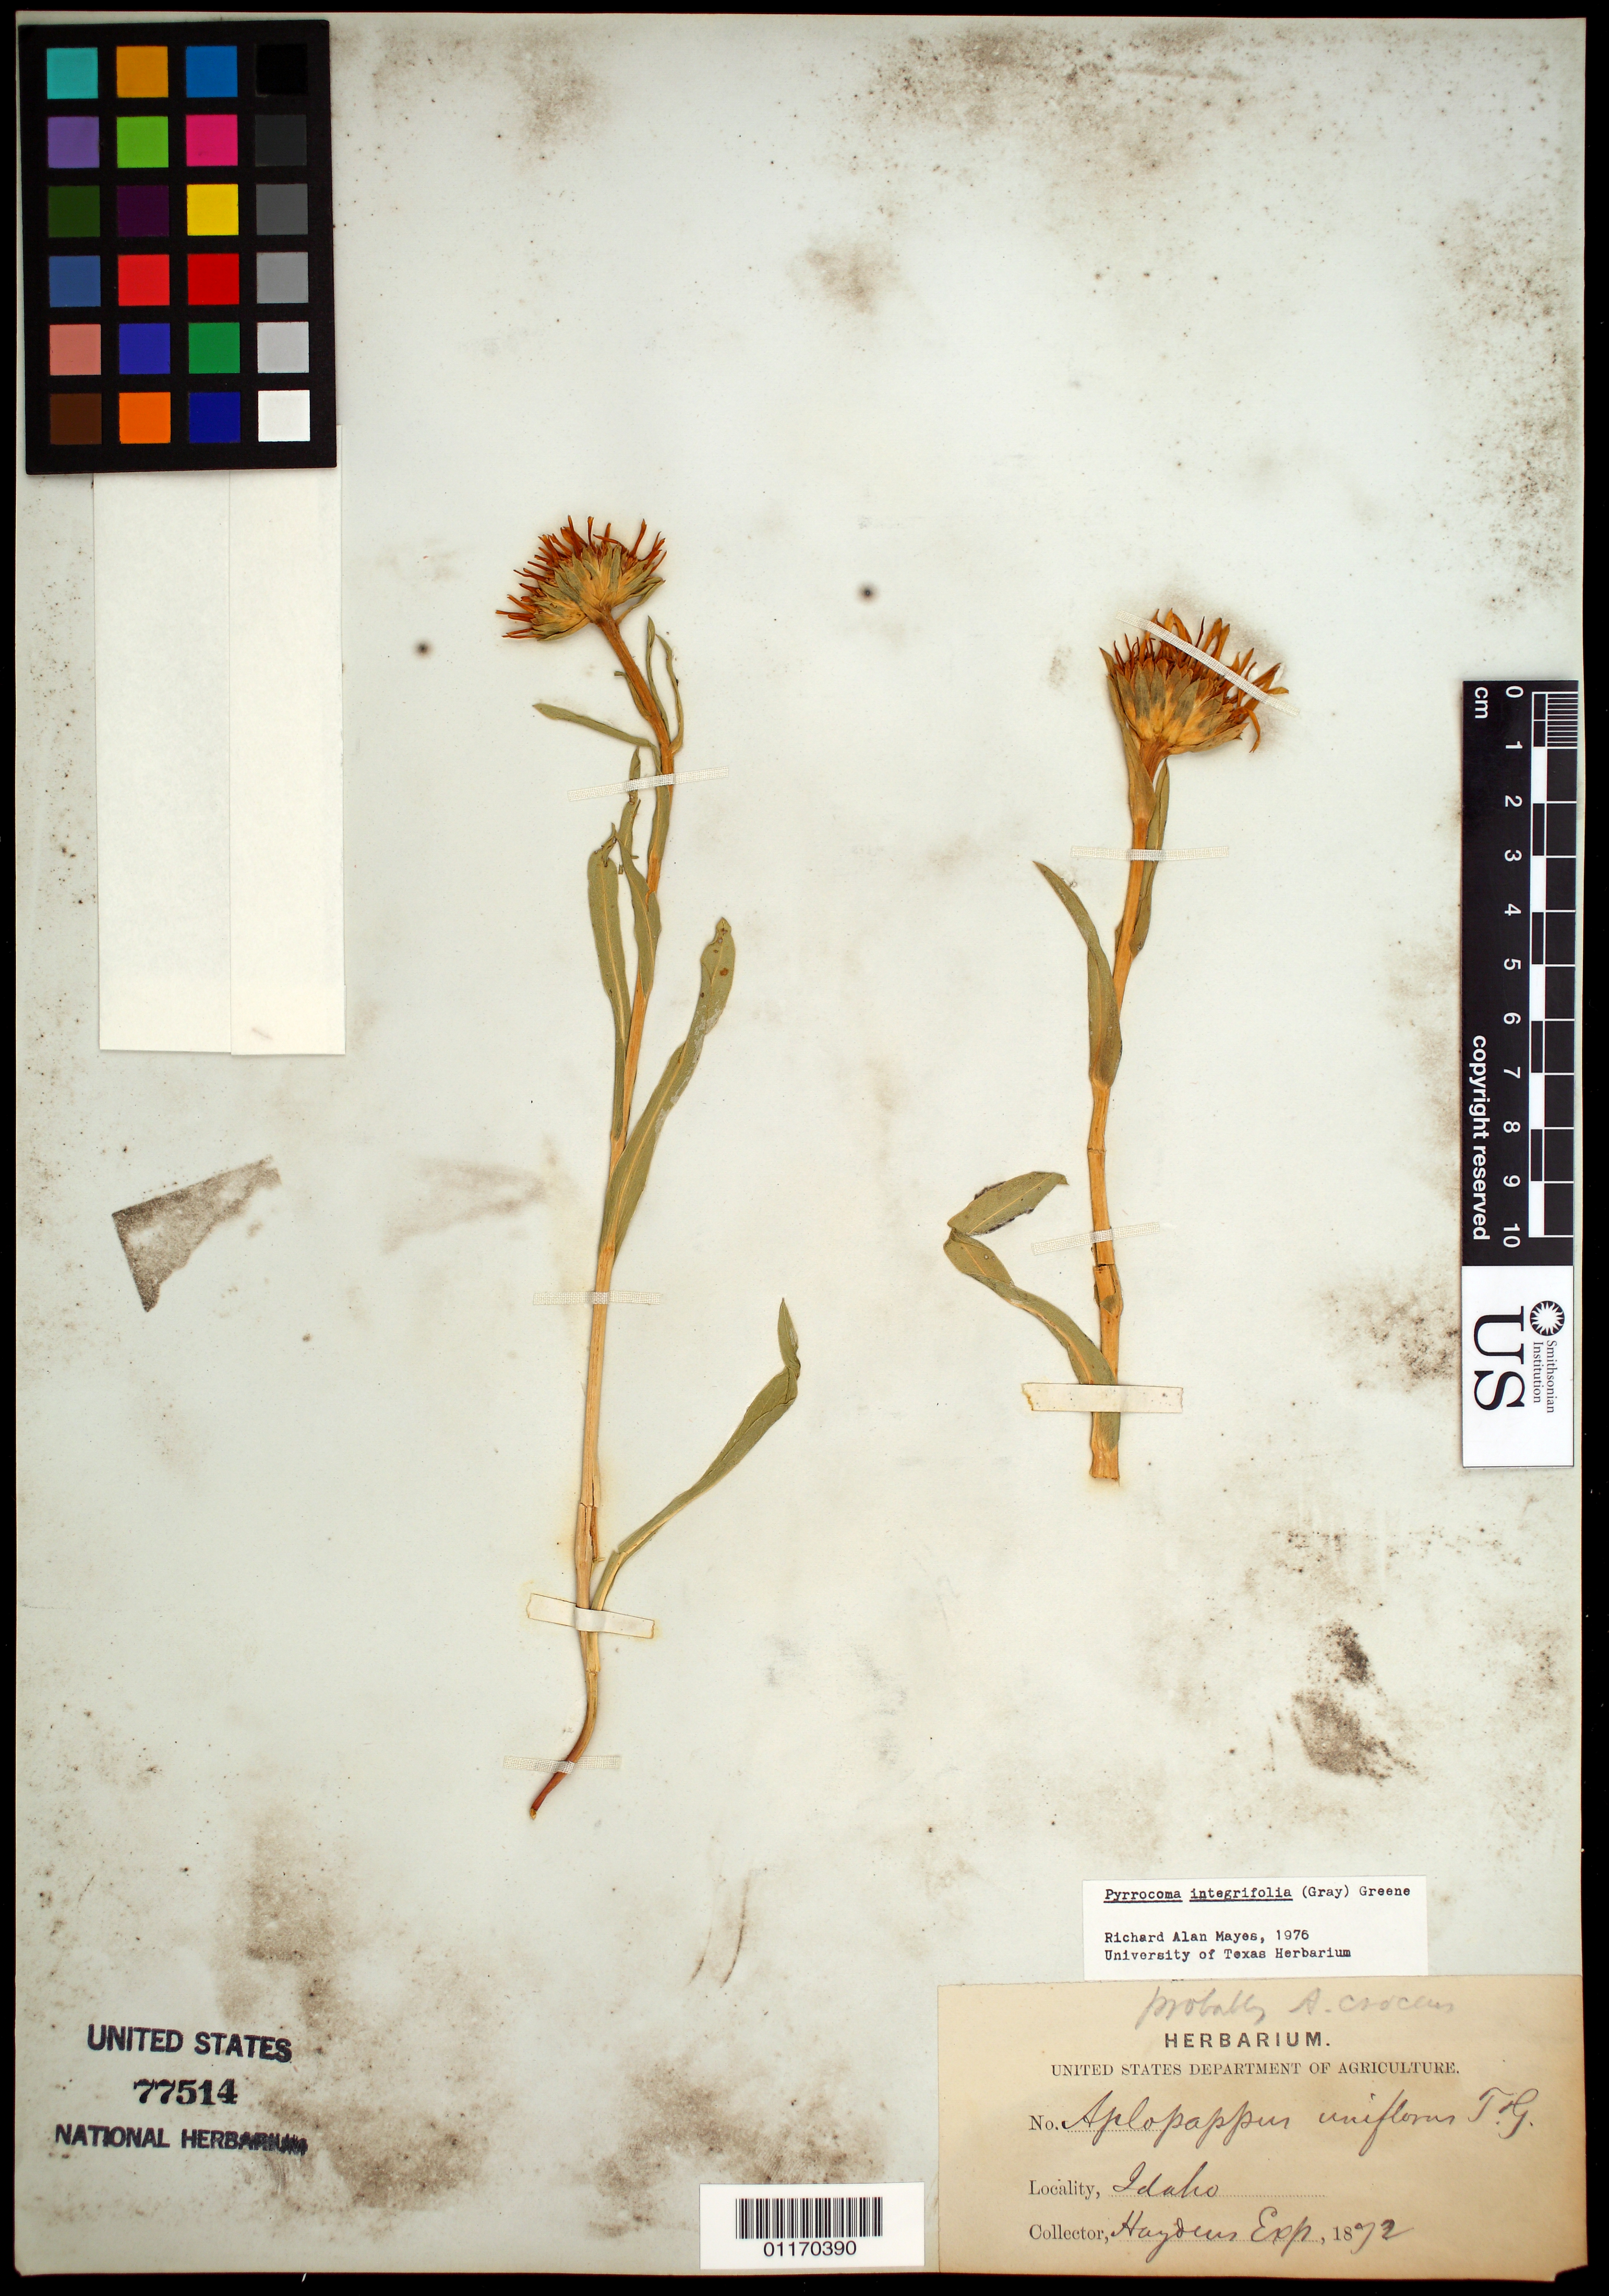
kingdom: Plantae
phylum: Tracheophyta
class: Magnoliopsida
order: Asterales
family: Asteraceae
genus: Pyrrocoma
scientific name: Pyrrocoma integrifolia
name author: (Porter ex A. Gray) Greene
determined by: Mayes, R. A.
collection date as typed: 1872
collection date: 1872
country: United States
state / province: Idaho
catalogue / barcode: US 77514